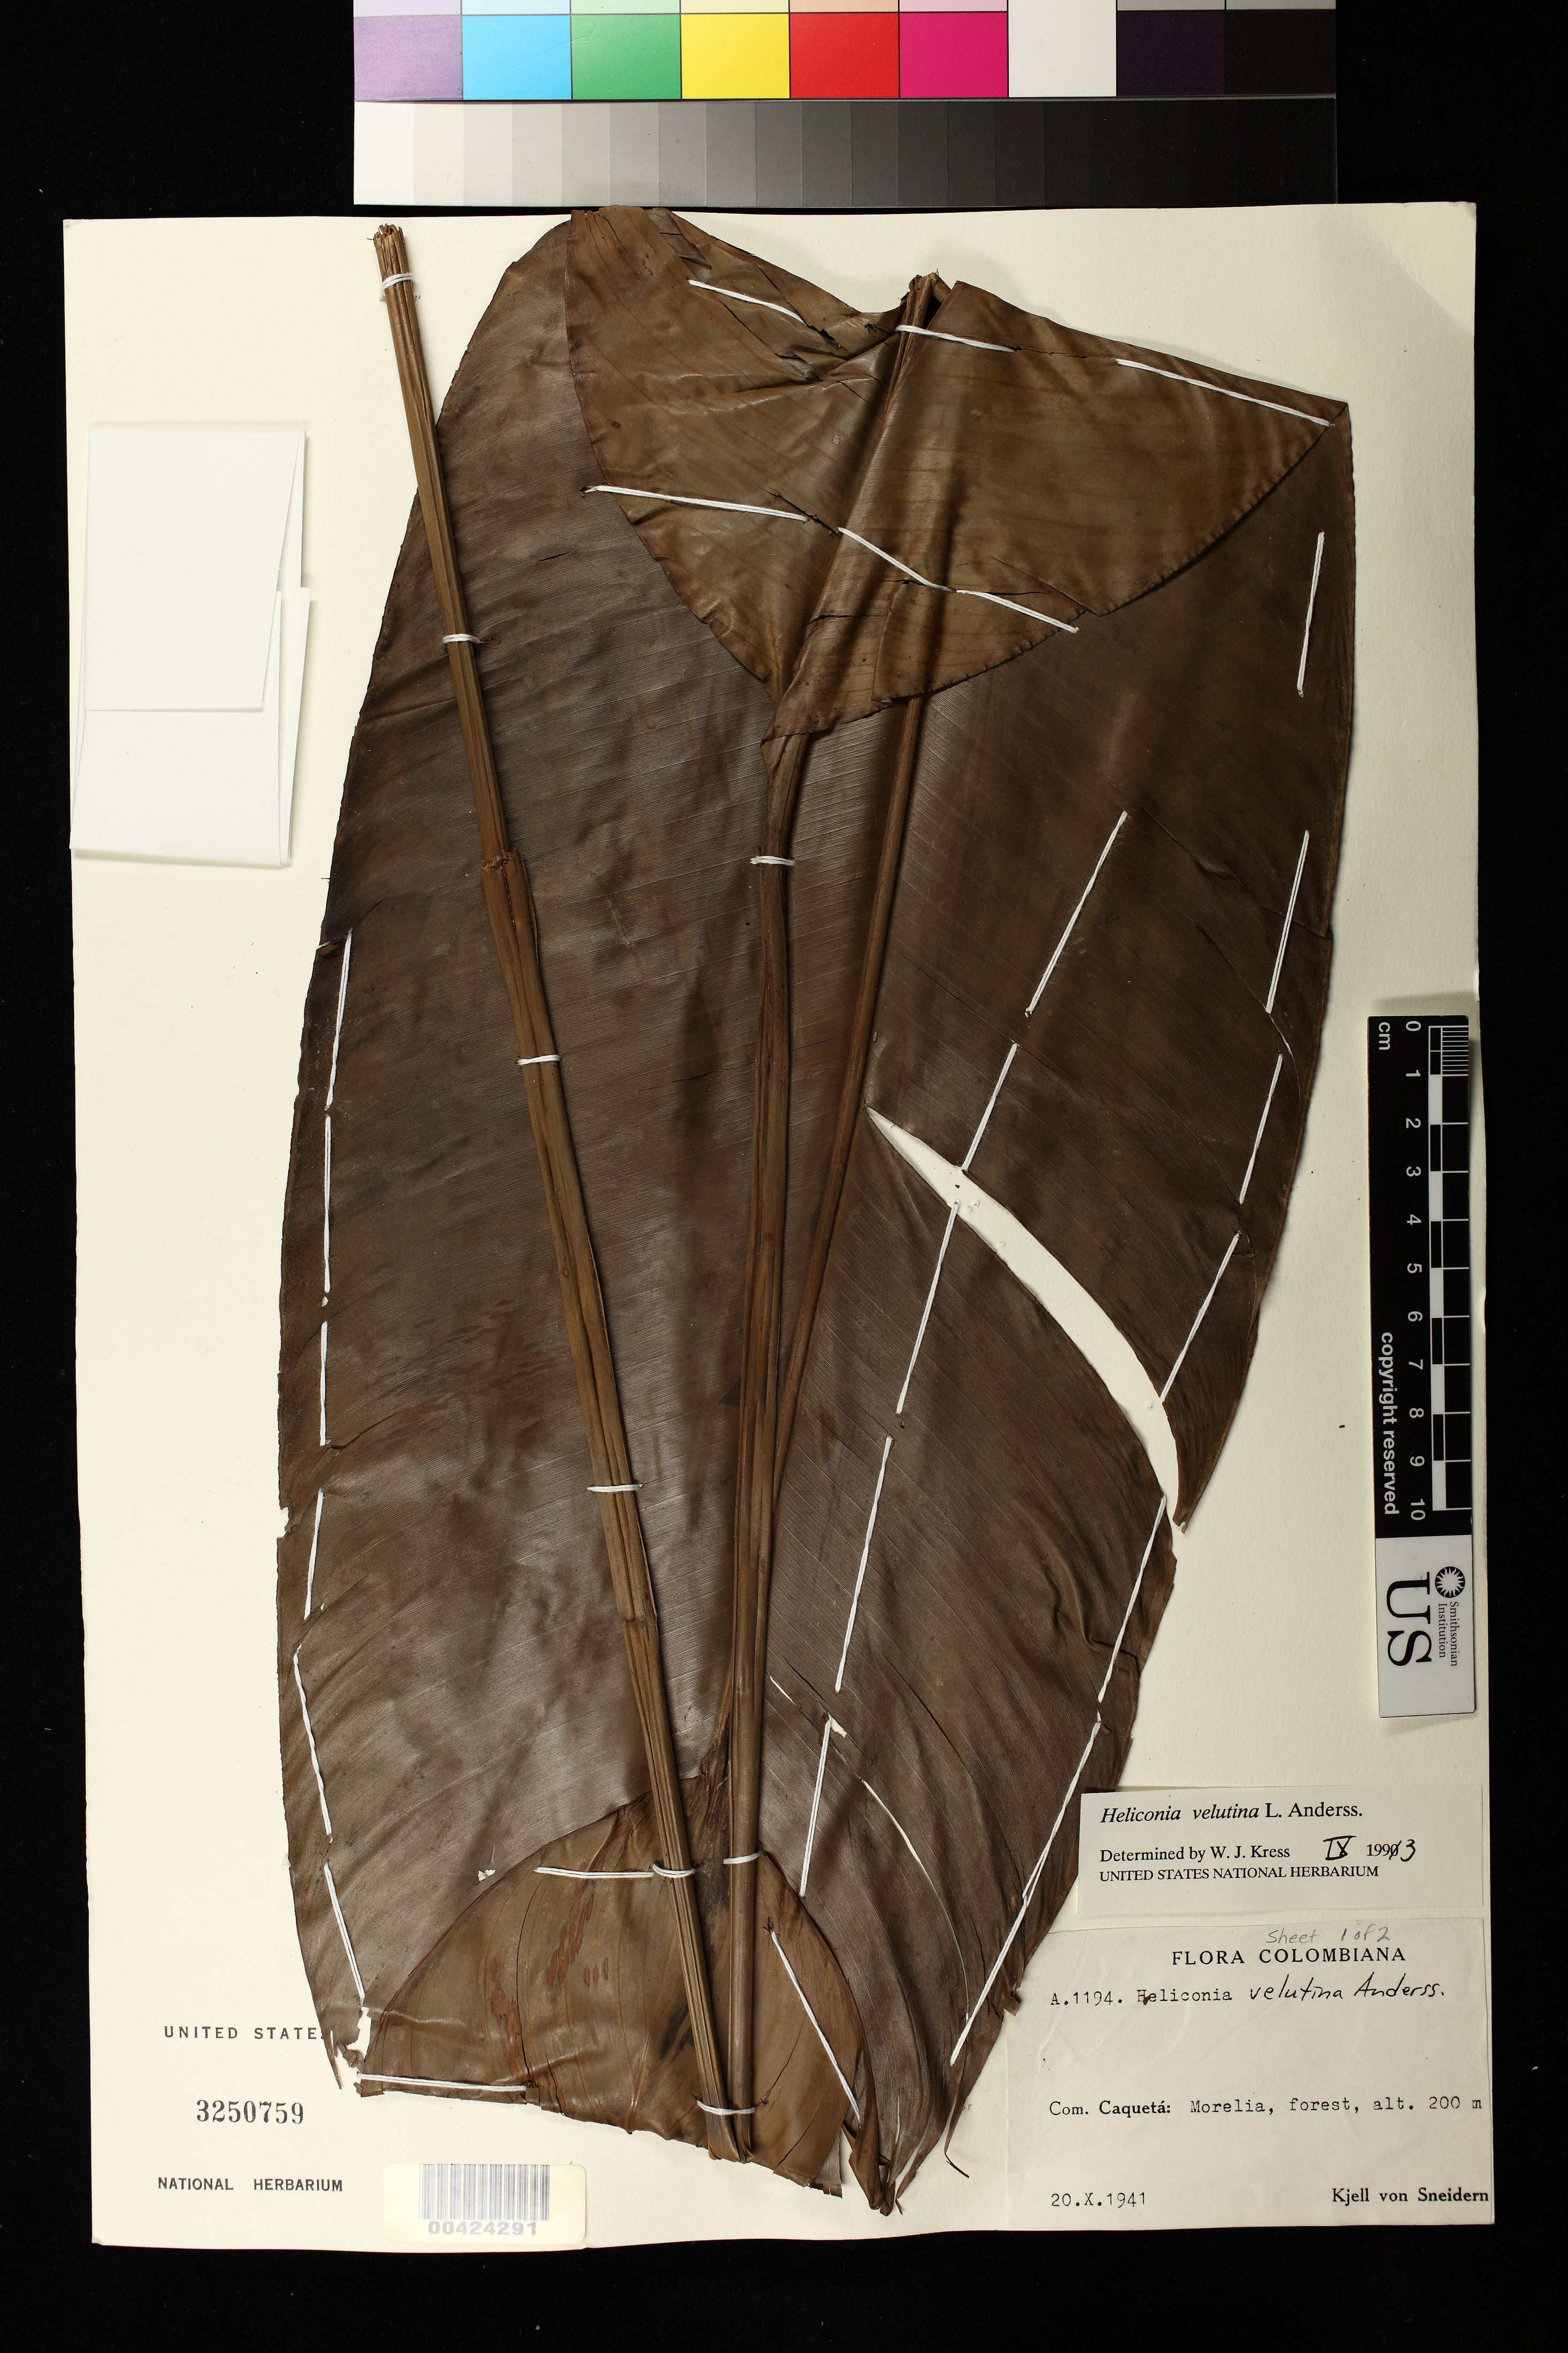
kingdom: Plantae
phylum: Tracheophyta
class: Liliopsida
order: Zingiberales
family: Heliconiaceae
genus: Heliconia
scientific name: Heliconia velutina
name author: L. Andersson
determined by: Kress, W. J., (US), Smithsonian Institution - National Museum of Natural History (UNITED STATES)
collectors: K. von Sneidern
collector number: A1194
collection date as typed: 20 Oct 1941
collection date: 1941-10-20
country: Colombia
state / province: Caquetá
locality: Morelia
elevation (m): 200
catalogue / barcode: US 3250759